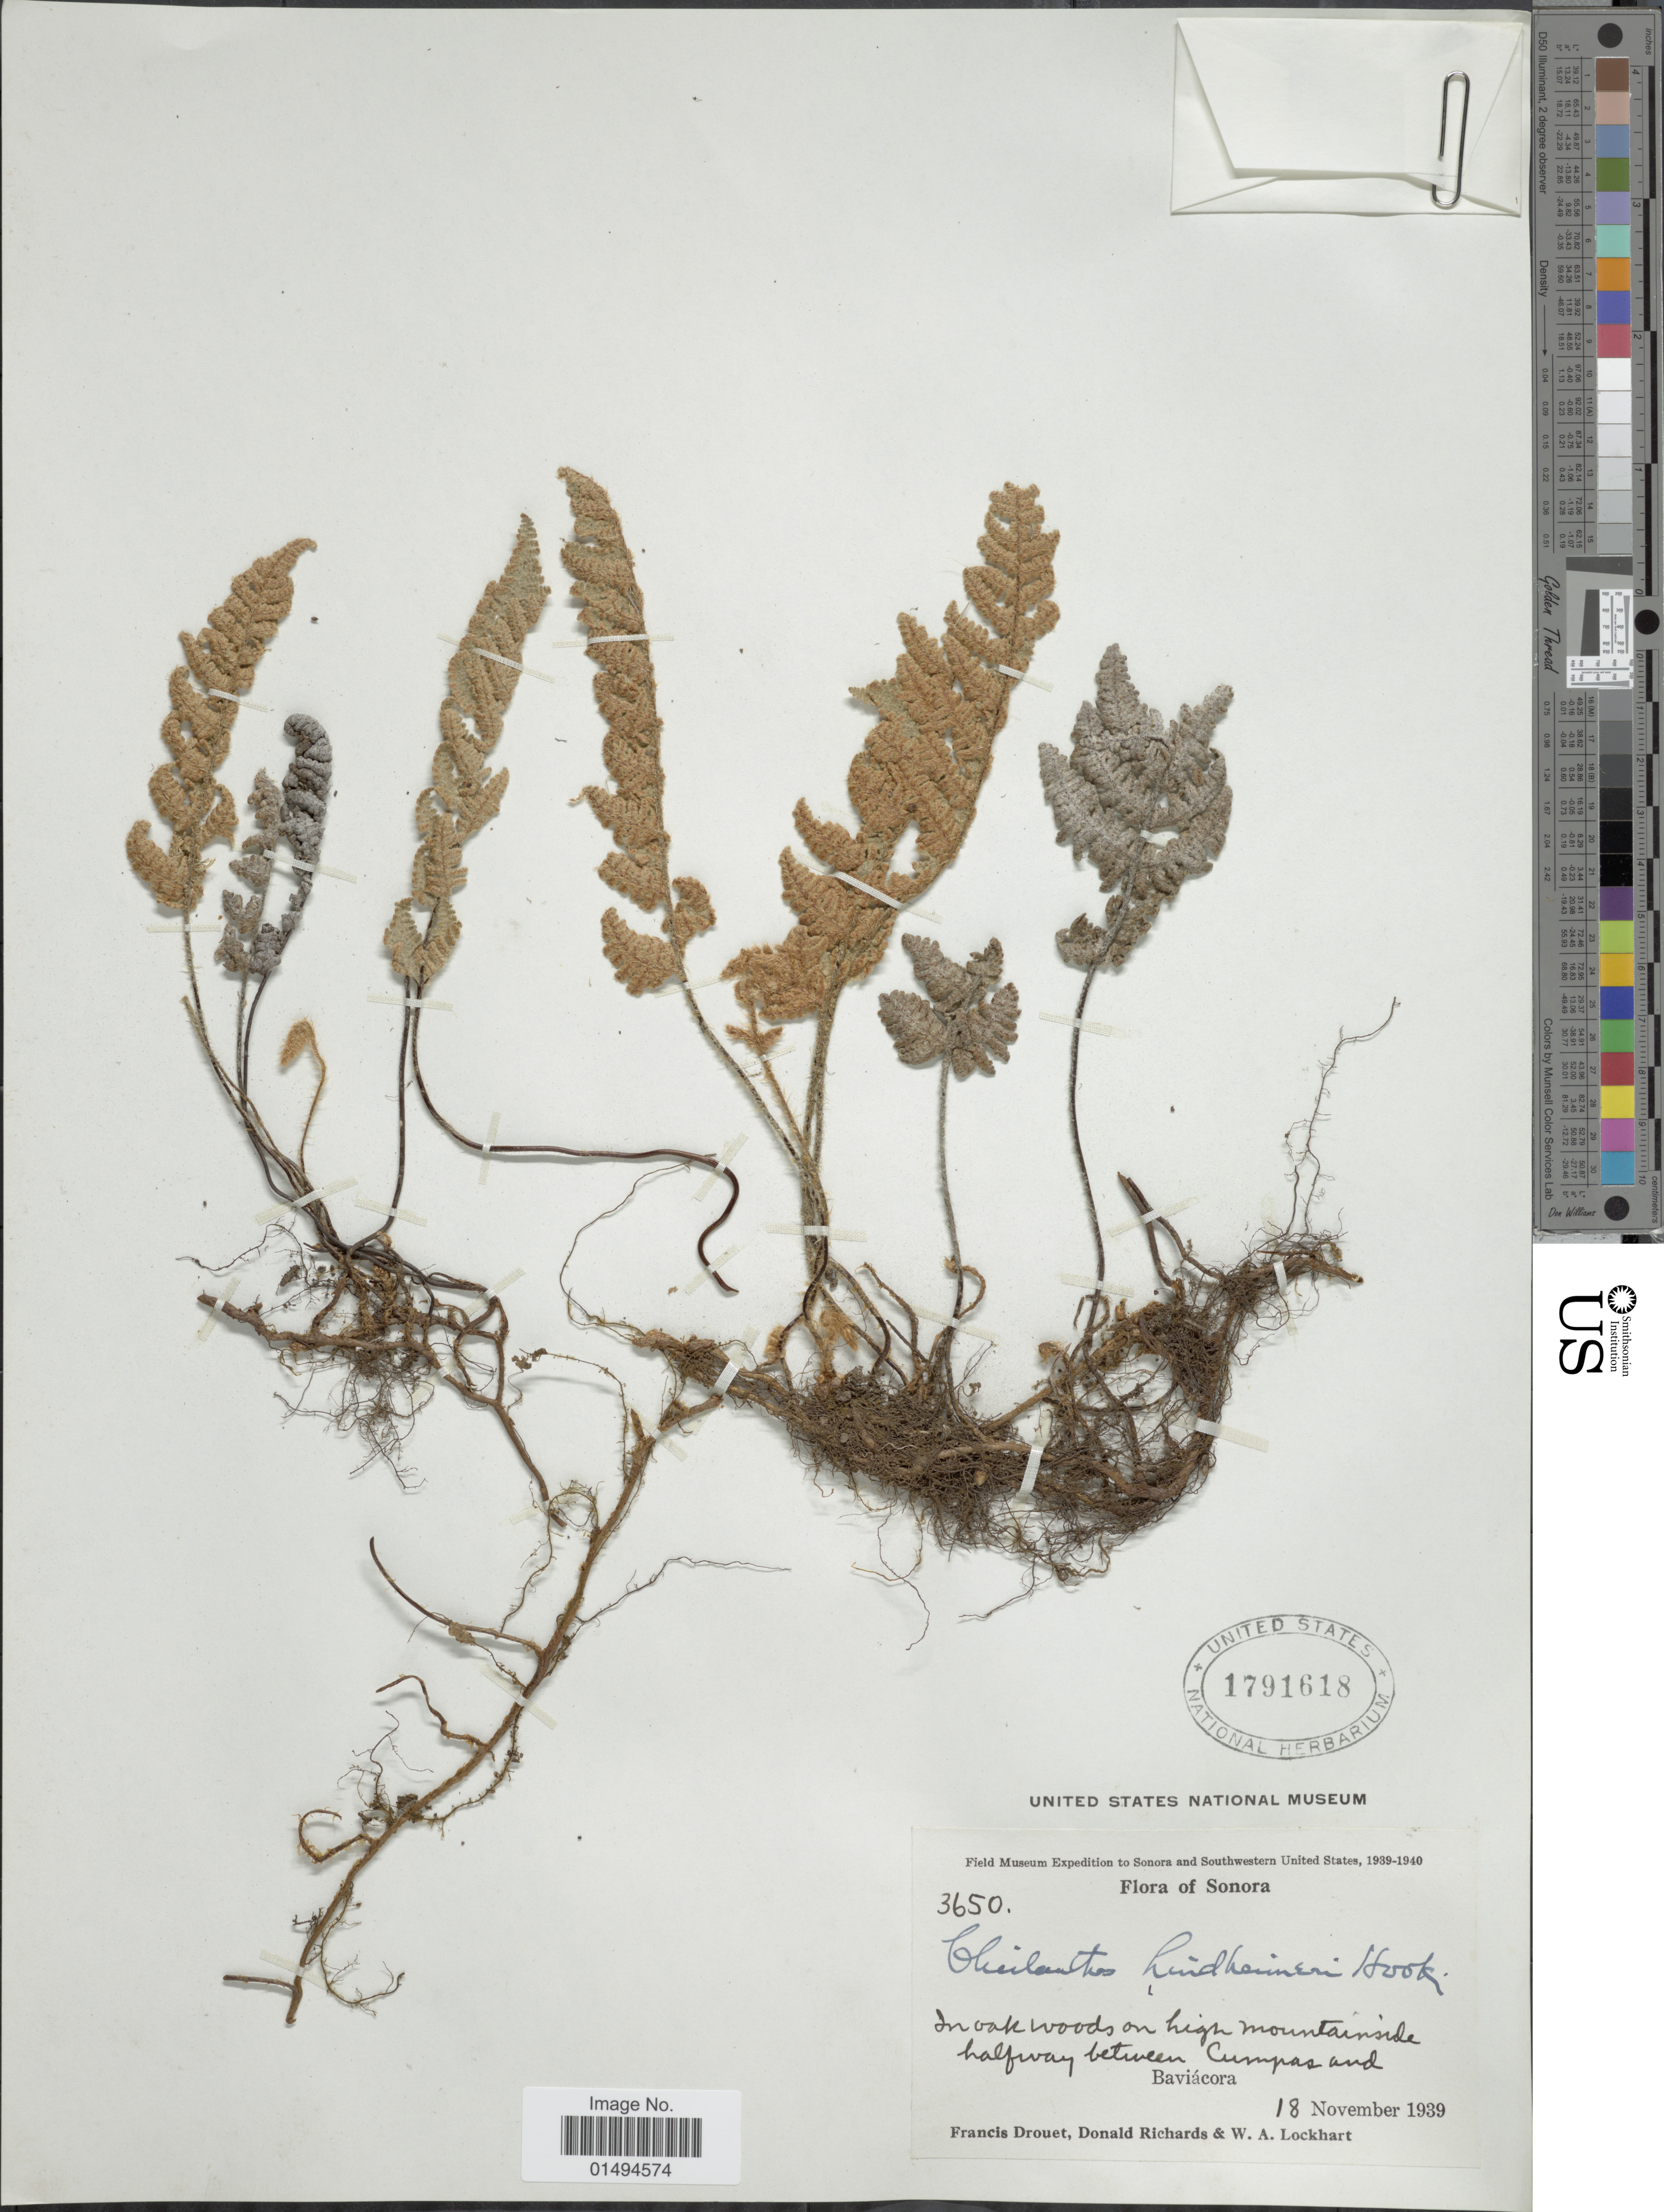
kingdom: Plantae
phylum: Tracheophyta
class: Polypodiopsida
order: Polypodiales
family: Pteridaceae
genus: Myriopteris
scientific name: Myriopteris lindheimeri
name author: (Hook.) J. Sm.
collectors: F. E. Drouet, D. Richards & W. Lockhart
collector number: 3650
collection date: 1939-11-18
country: Mexico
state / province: Sonora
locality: In oak woods on high mountainside halfway between Cumpas and Baviacora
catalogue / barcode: US 1791618